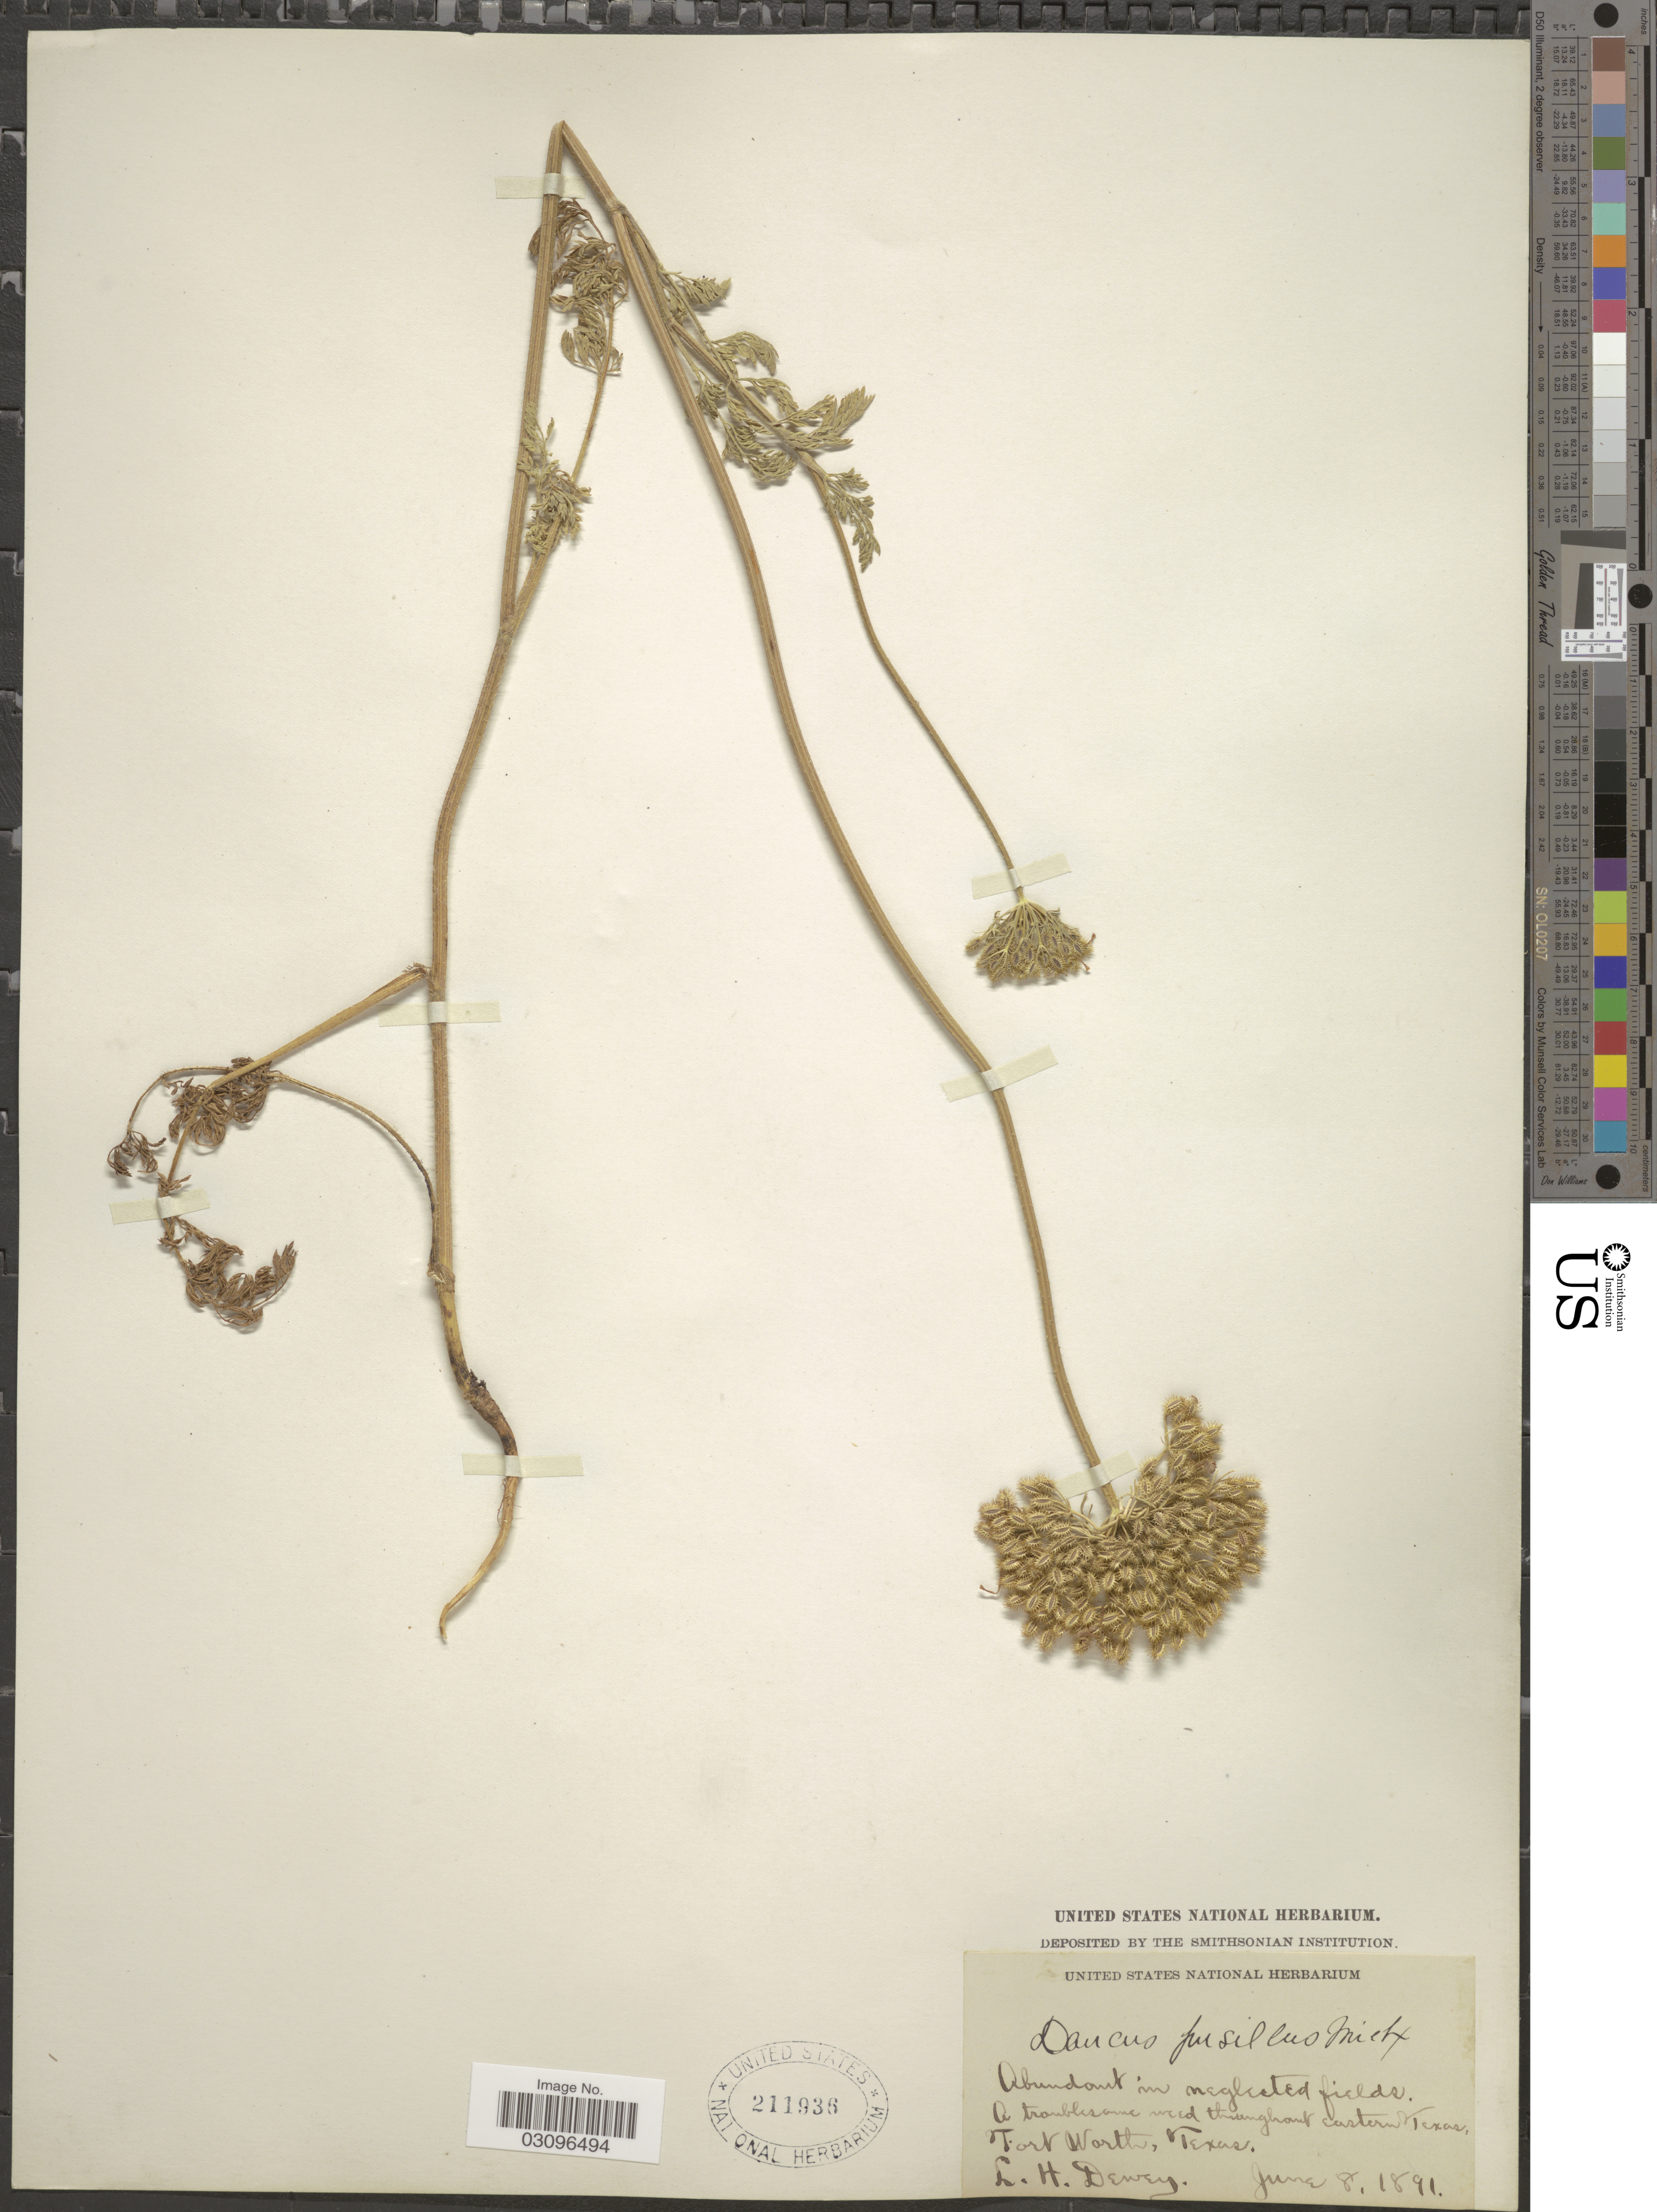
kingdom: Plantae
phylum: Tracheophyta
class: Magnoliopsida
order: Apiales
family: Apiaceae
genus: Daucus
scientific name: Daucus pusillus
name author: Michx.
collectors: L. H. Dewey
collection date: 1891-06-08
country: United States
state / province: Texas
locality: A troublesome weed throughout Eastern Texas, Fort Worth, Texas.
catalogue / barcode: US 211936